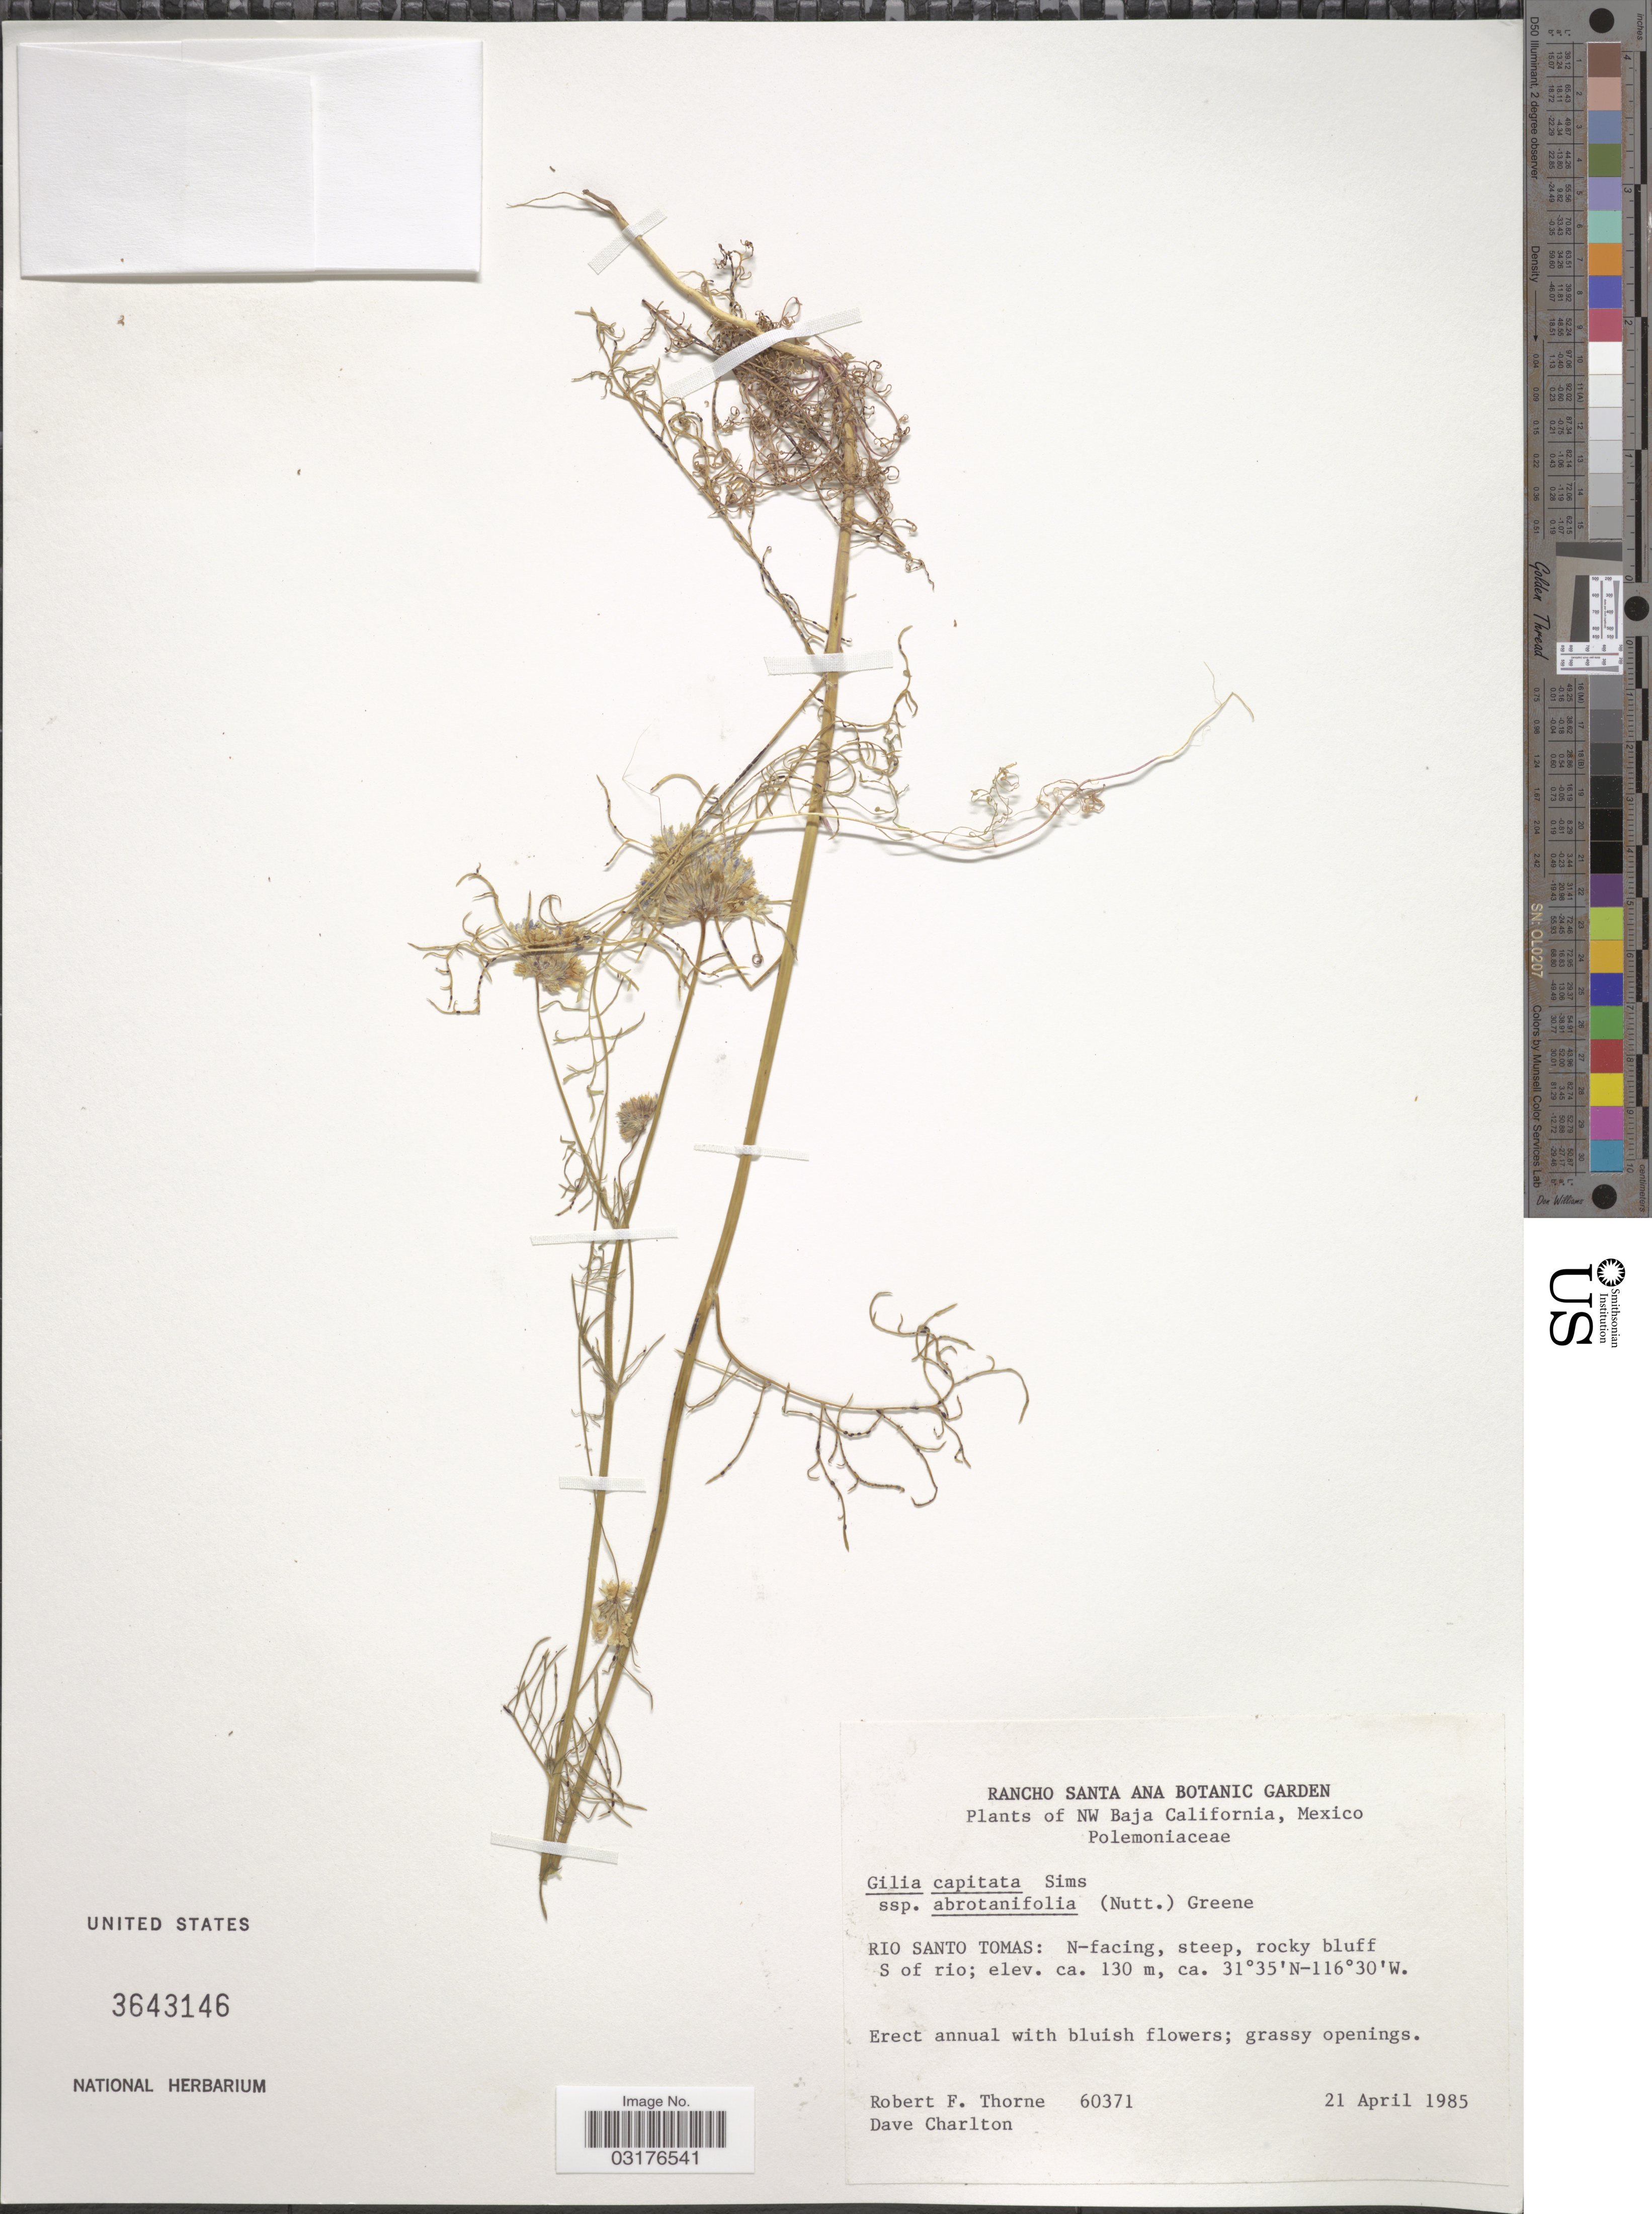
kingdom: Plantae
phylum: Tracheophyta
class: Magnoliopsida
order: Ericales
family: Polemoniaceae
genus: Gilia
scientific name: Gilia capitata subsp. abrotanifolia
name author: (Nutt. ex Greene) V.E. Grant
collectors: R. F. Thorne & D. Charlton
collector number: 60371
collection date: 1985-04-21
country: Mexico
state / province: Baja California Norte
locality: NW Baja California. Rio Santo Tomas: N-facing, steep, rocky bluff S of rio.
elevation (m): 130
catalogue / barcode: US 3643146